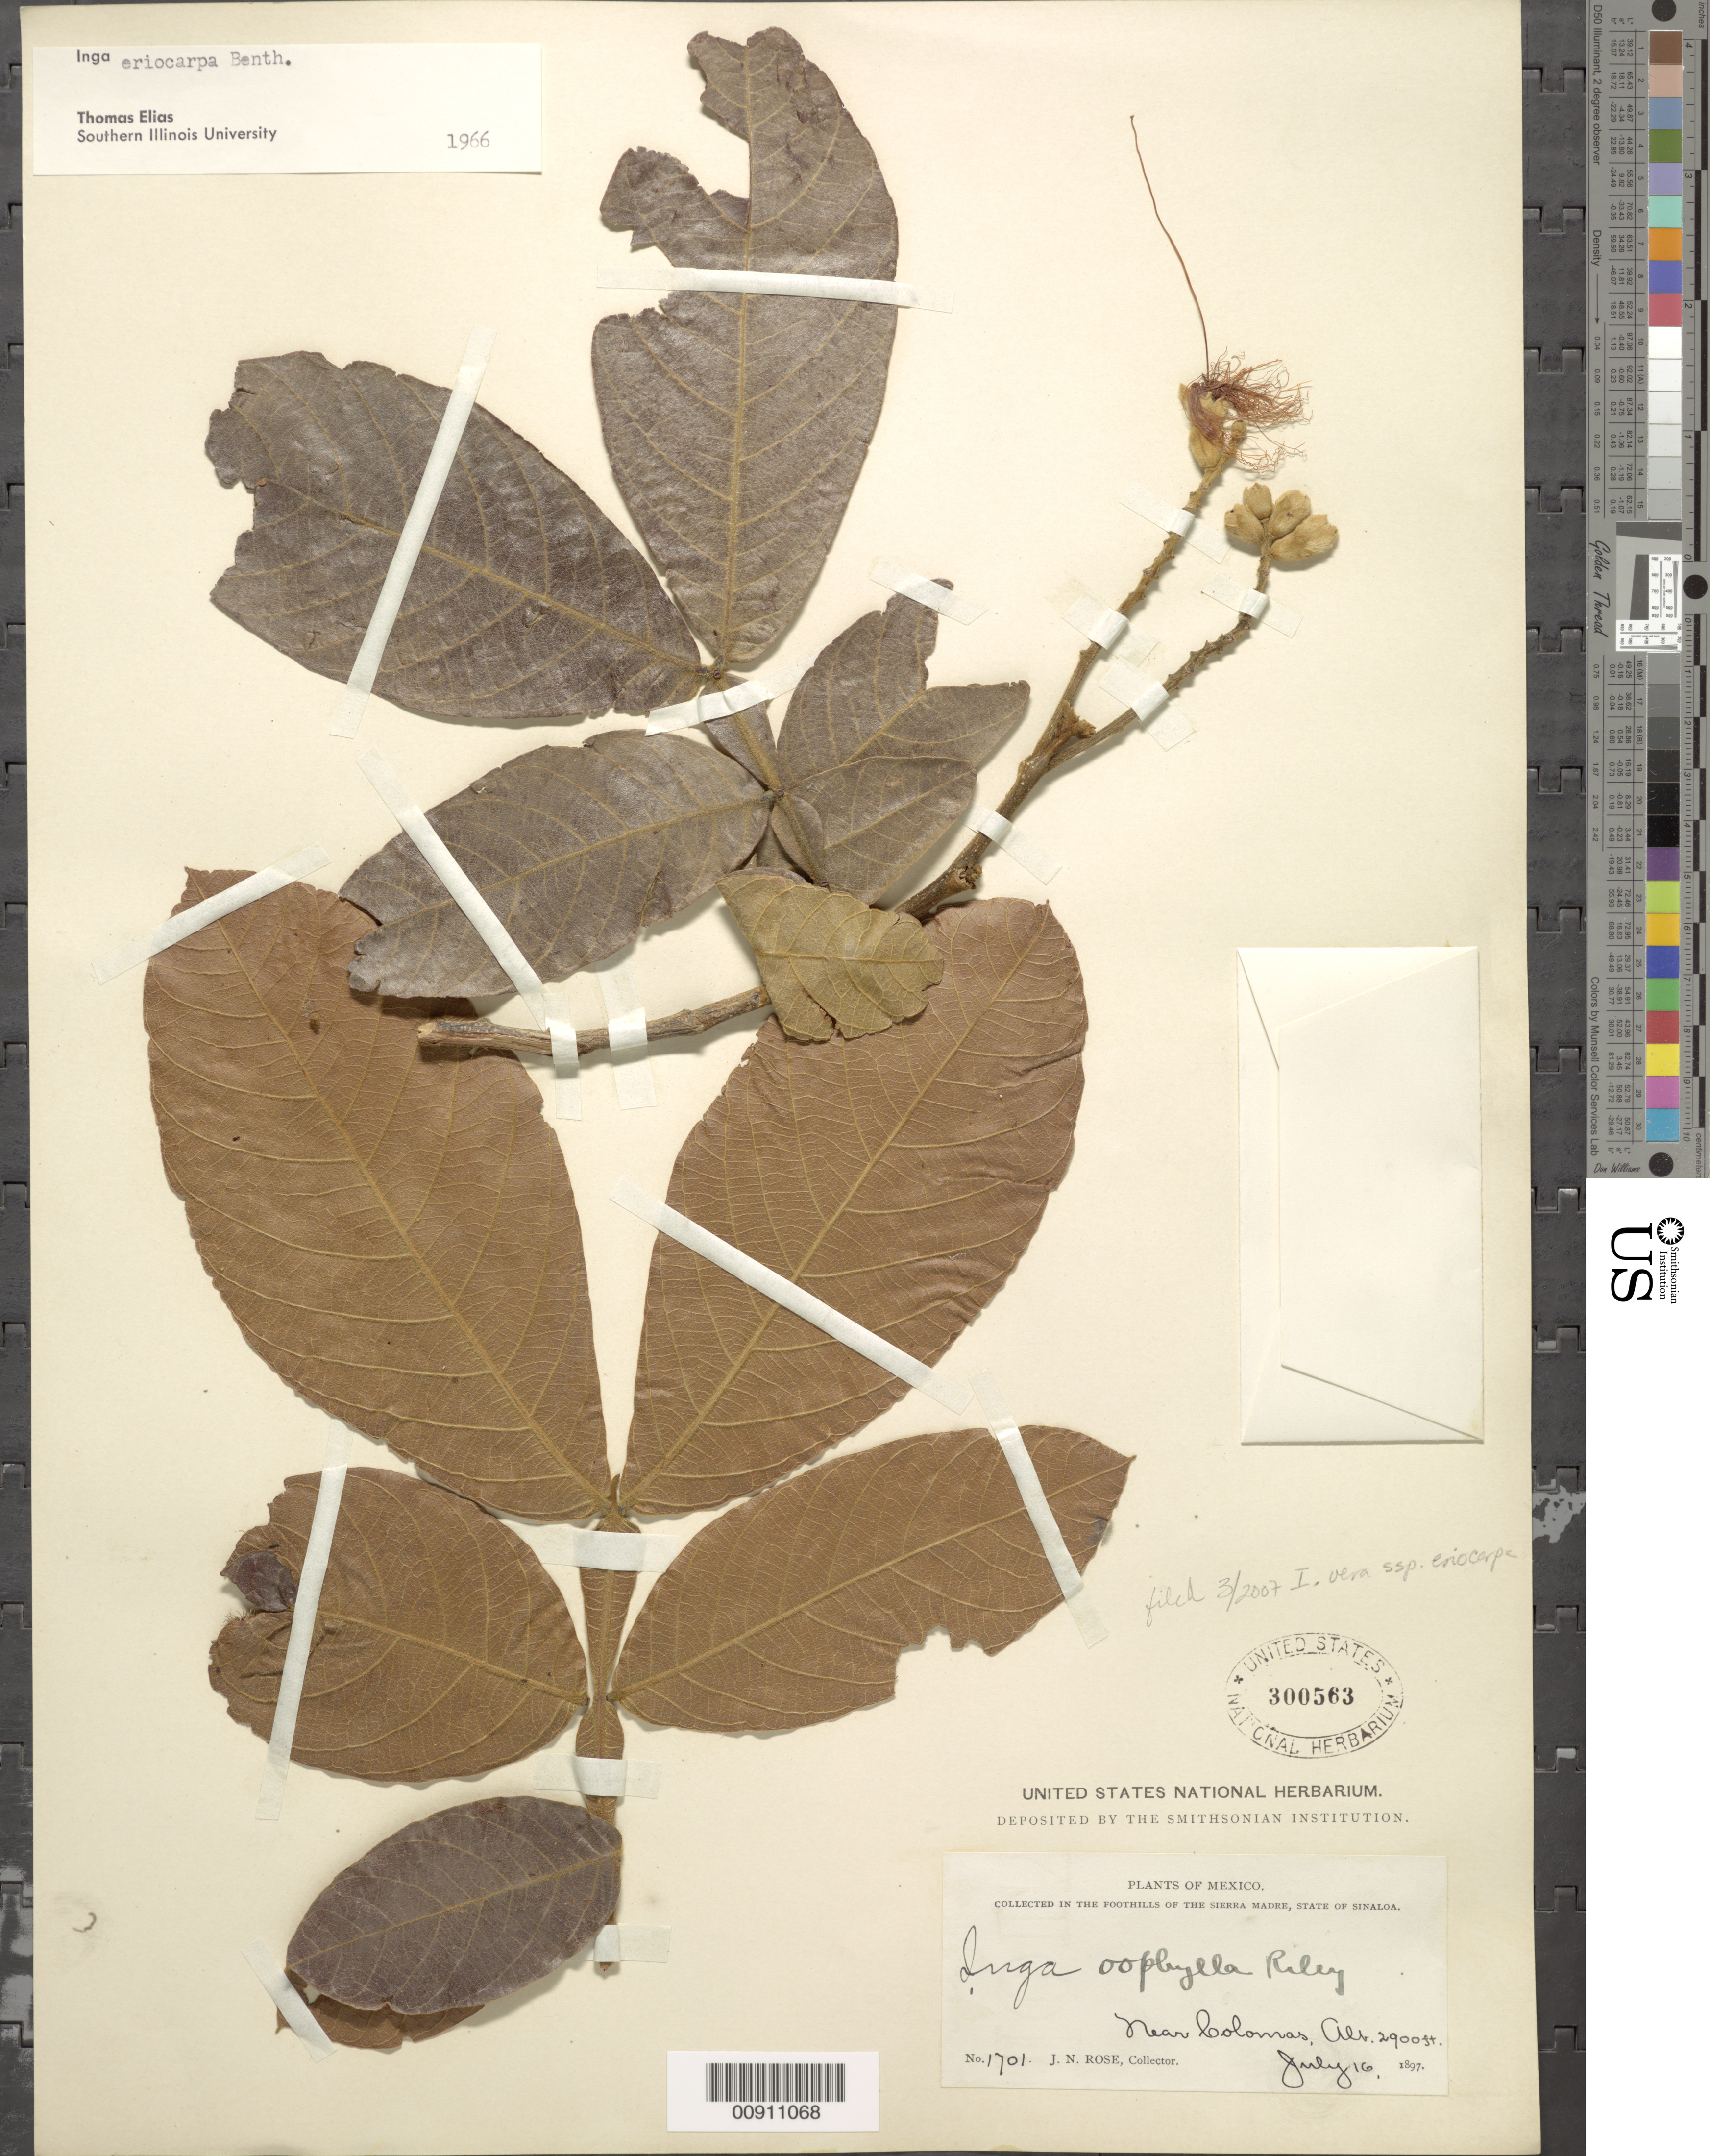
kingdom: Plantae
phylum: Tracheophyta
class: Magnoliopsida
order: Fabales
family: Fabaceae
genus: Inga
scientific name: Inga vera subsp. eriocarpa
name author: (Benth.) J. León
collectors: J. N. Rose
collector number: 1701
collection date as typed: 16 Jul 1897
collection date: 1897-07-16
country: Mexico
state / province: Sinaloa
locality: Near Colomas in the foothills of the Sierra Madre, State of Sinaloa.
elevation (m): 884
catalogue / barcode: US 300563